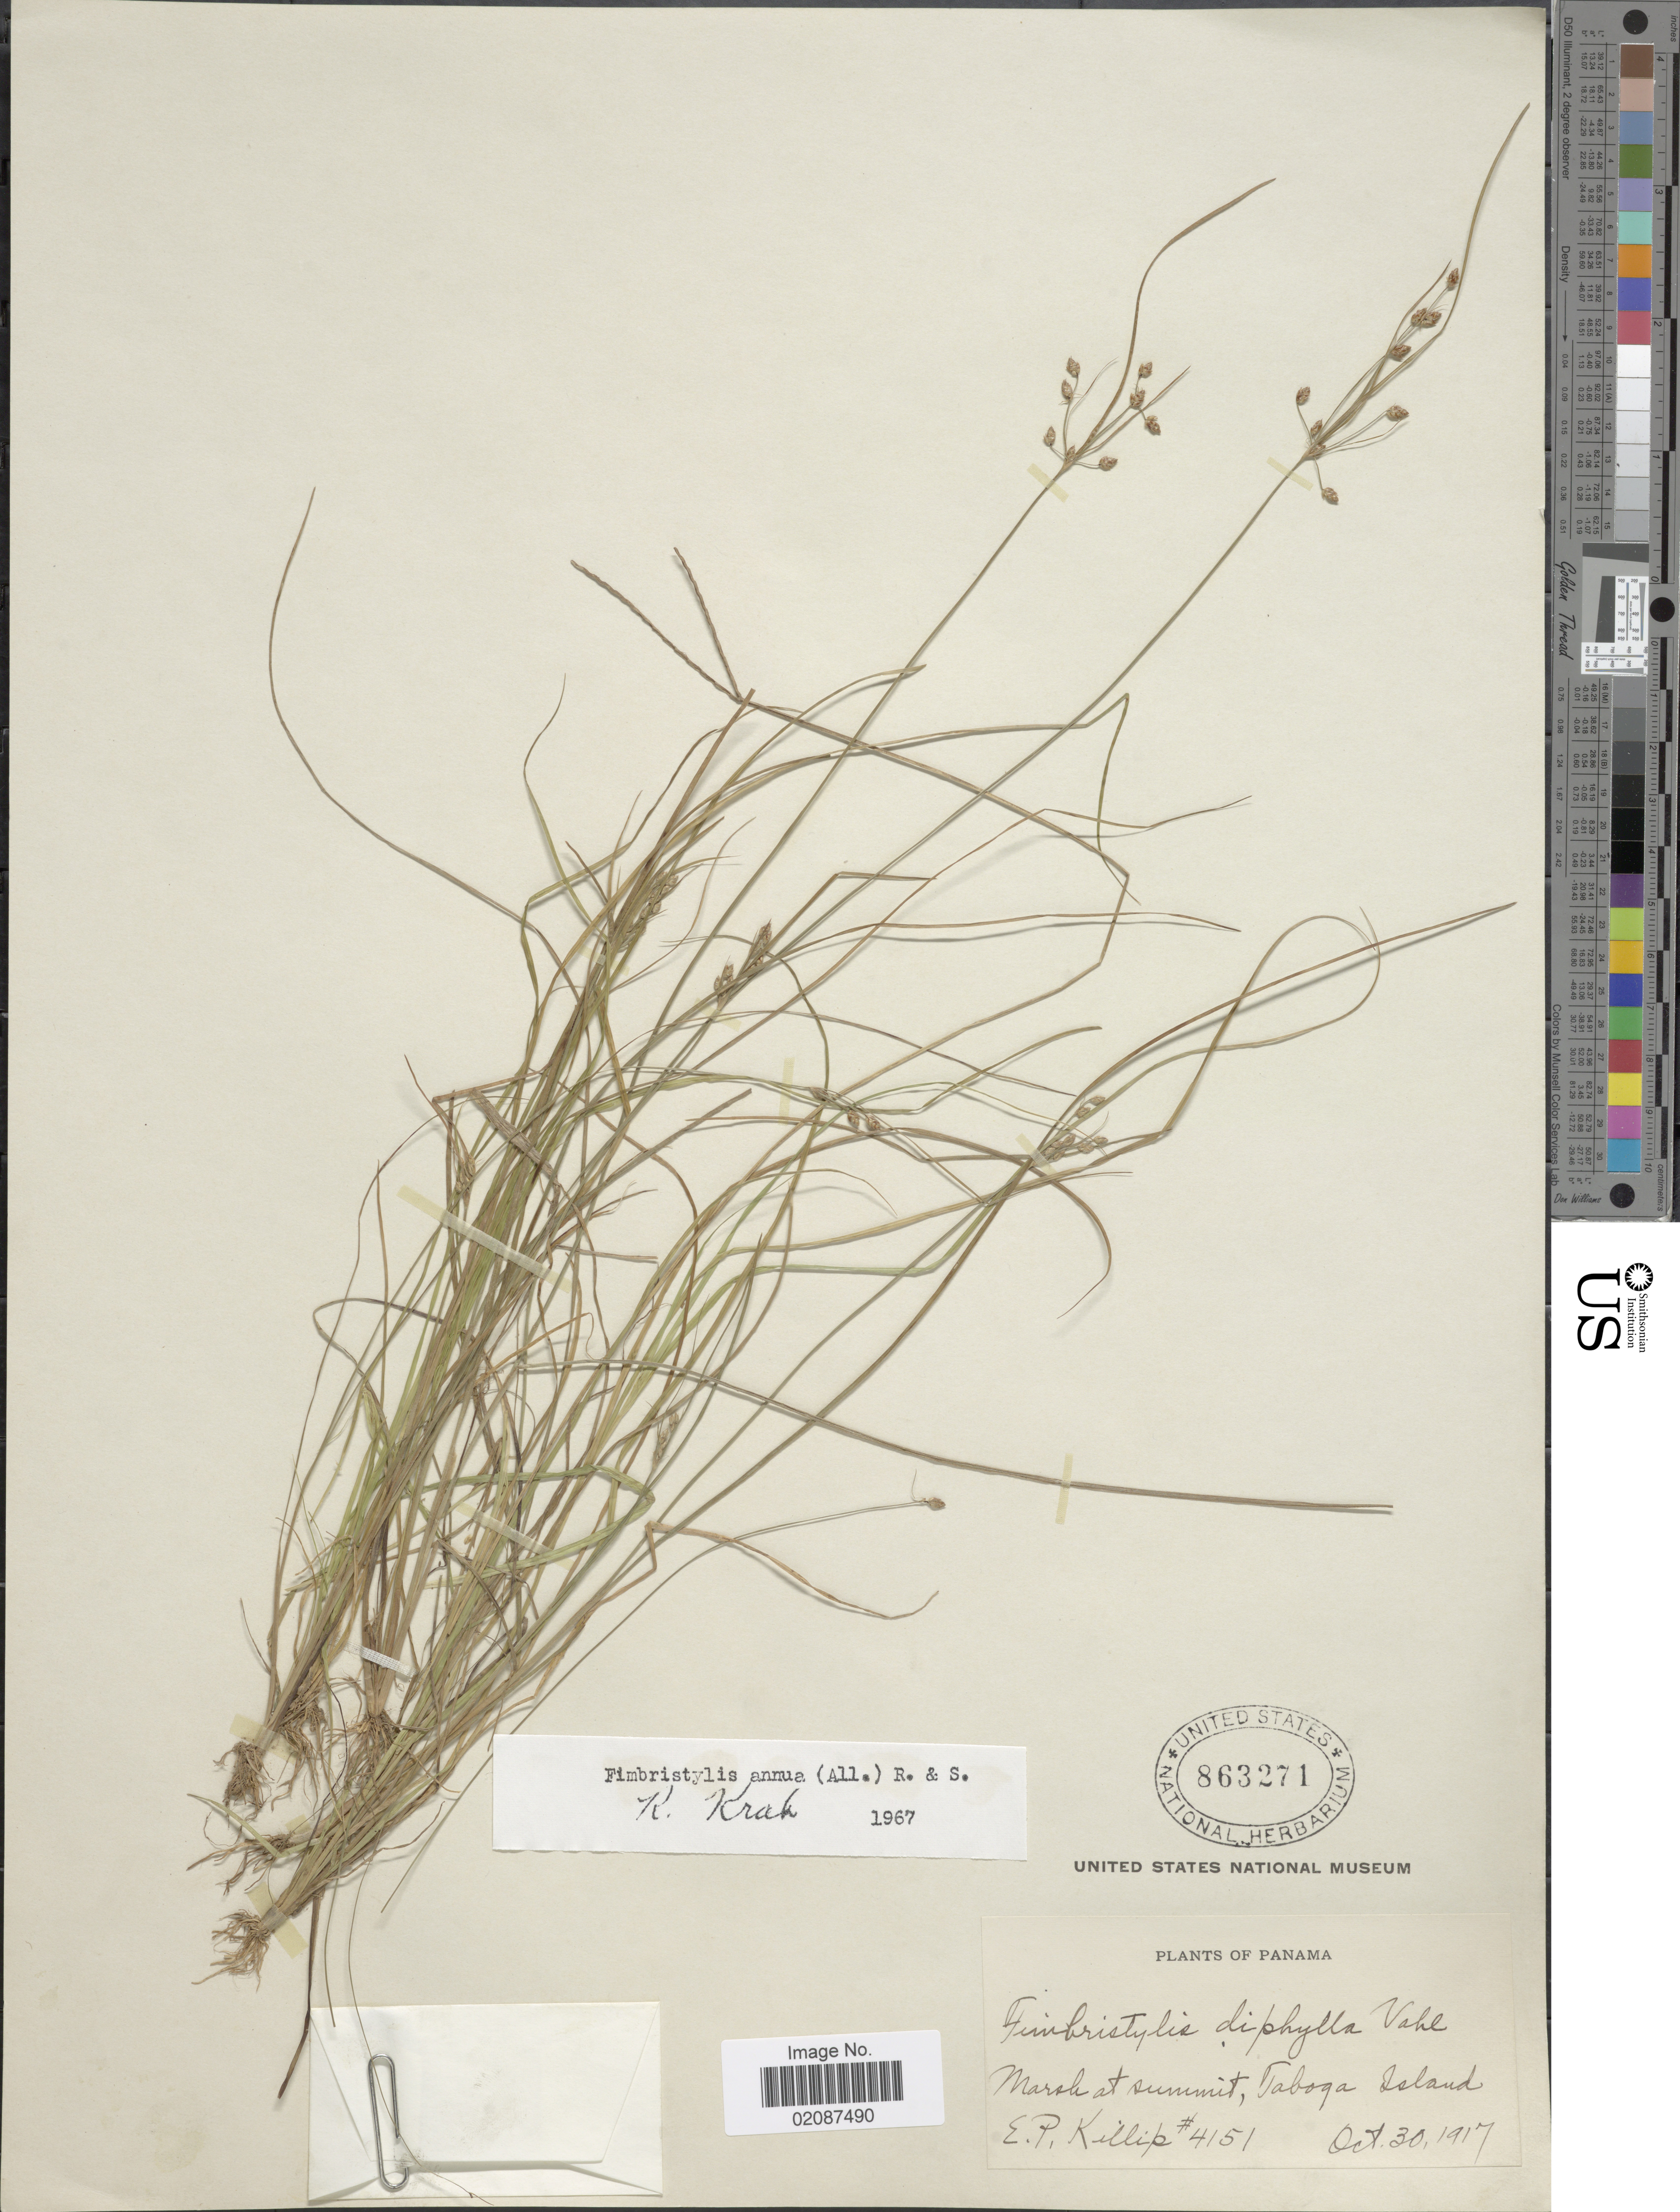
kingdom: Plantae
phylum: Tracheophyta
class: Liliopsida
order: Poales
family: Cyperaceae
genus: Fimbristylis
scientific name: Fimbristylis annua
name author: (All.) Roem. & Schult.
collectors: E. P. Killip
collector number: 4151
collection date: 1917-10-30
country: Panama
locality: Marsh at summit, Taboya Island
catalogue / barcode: US 863271